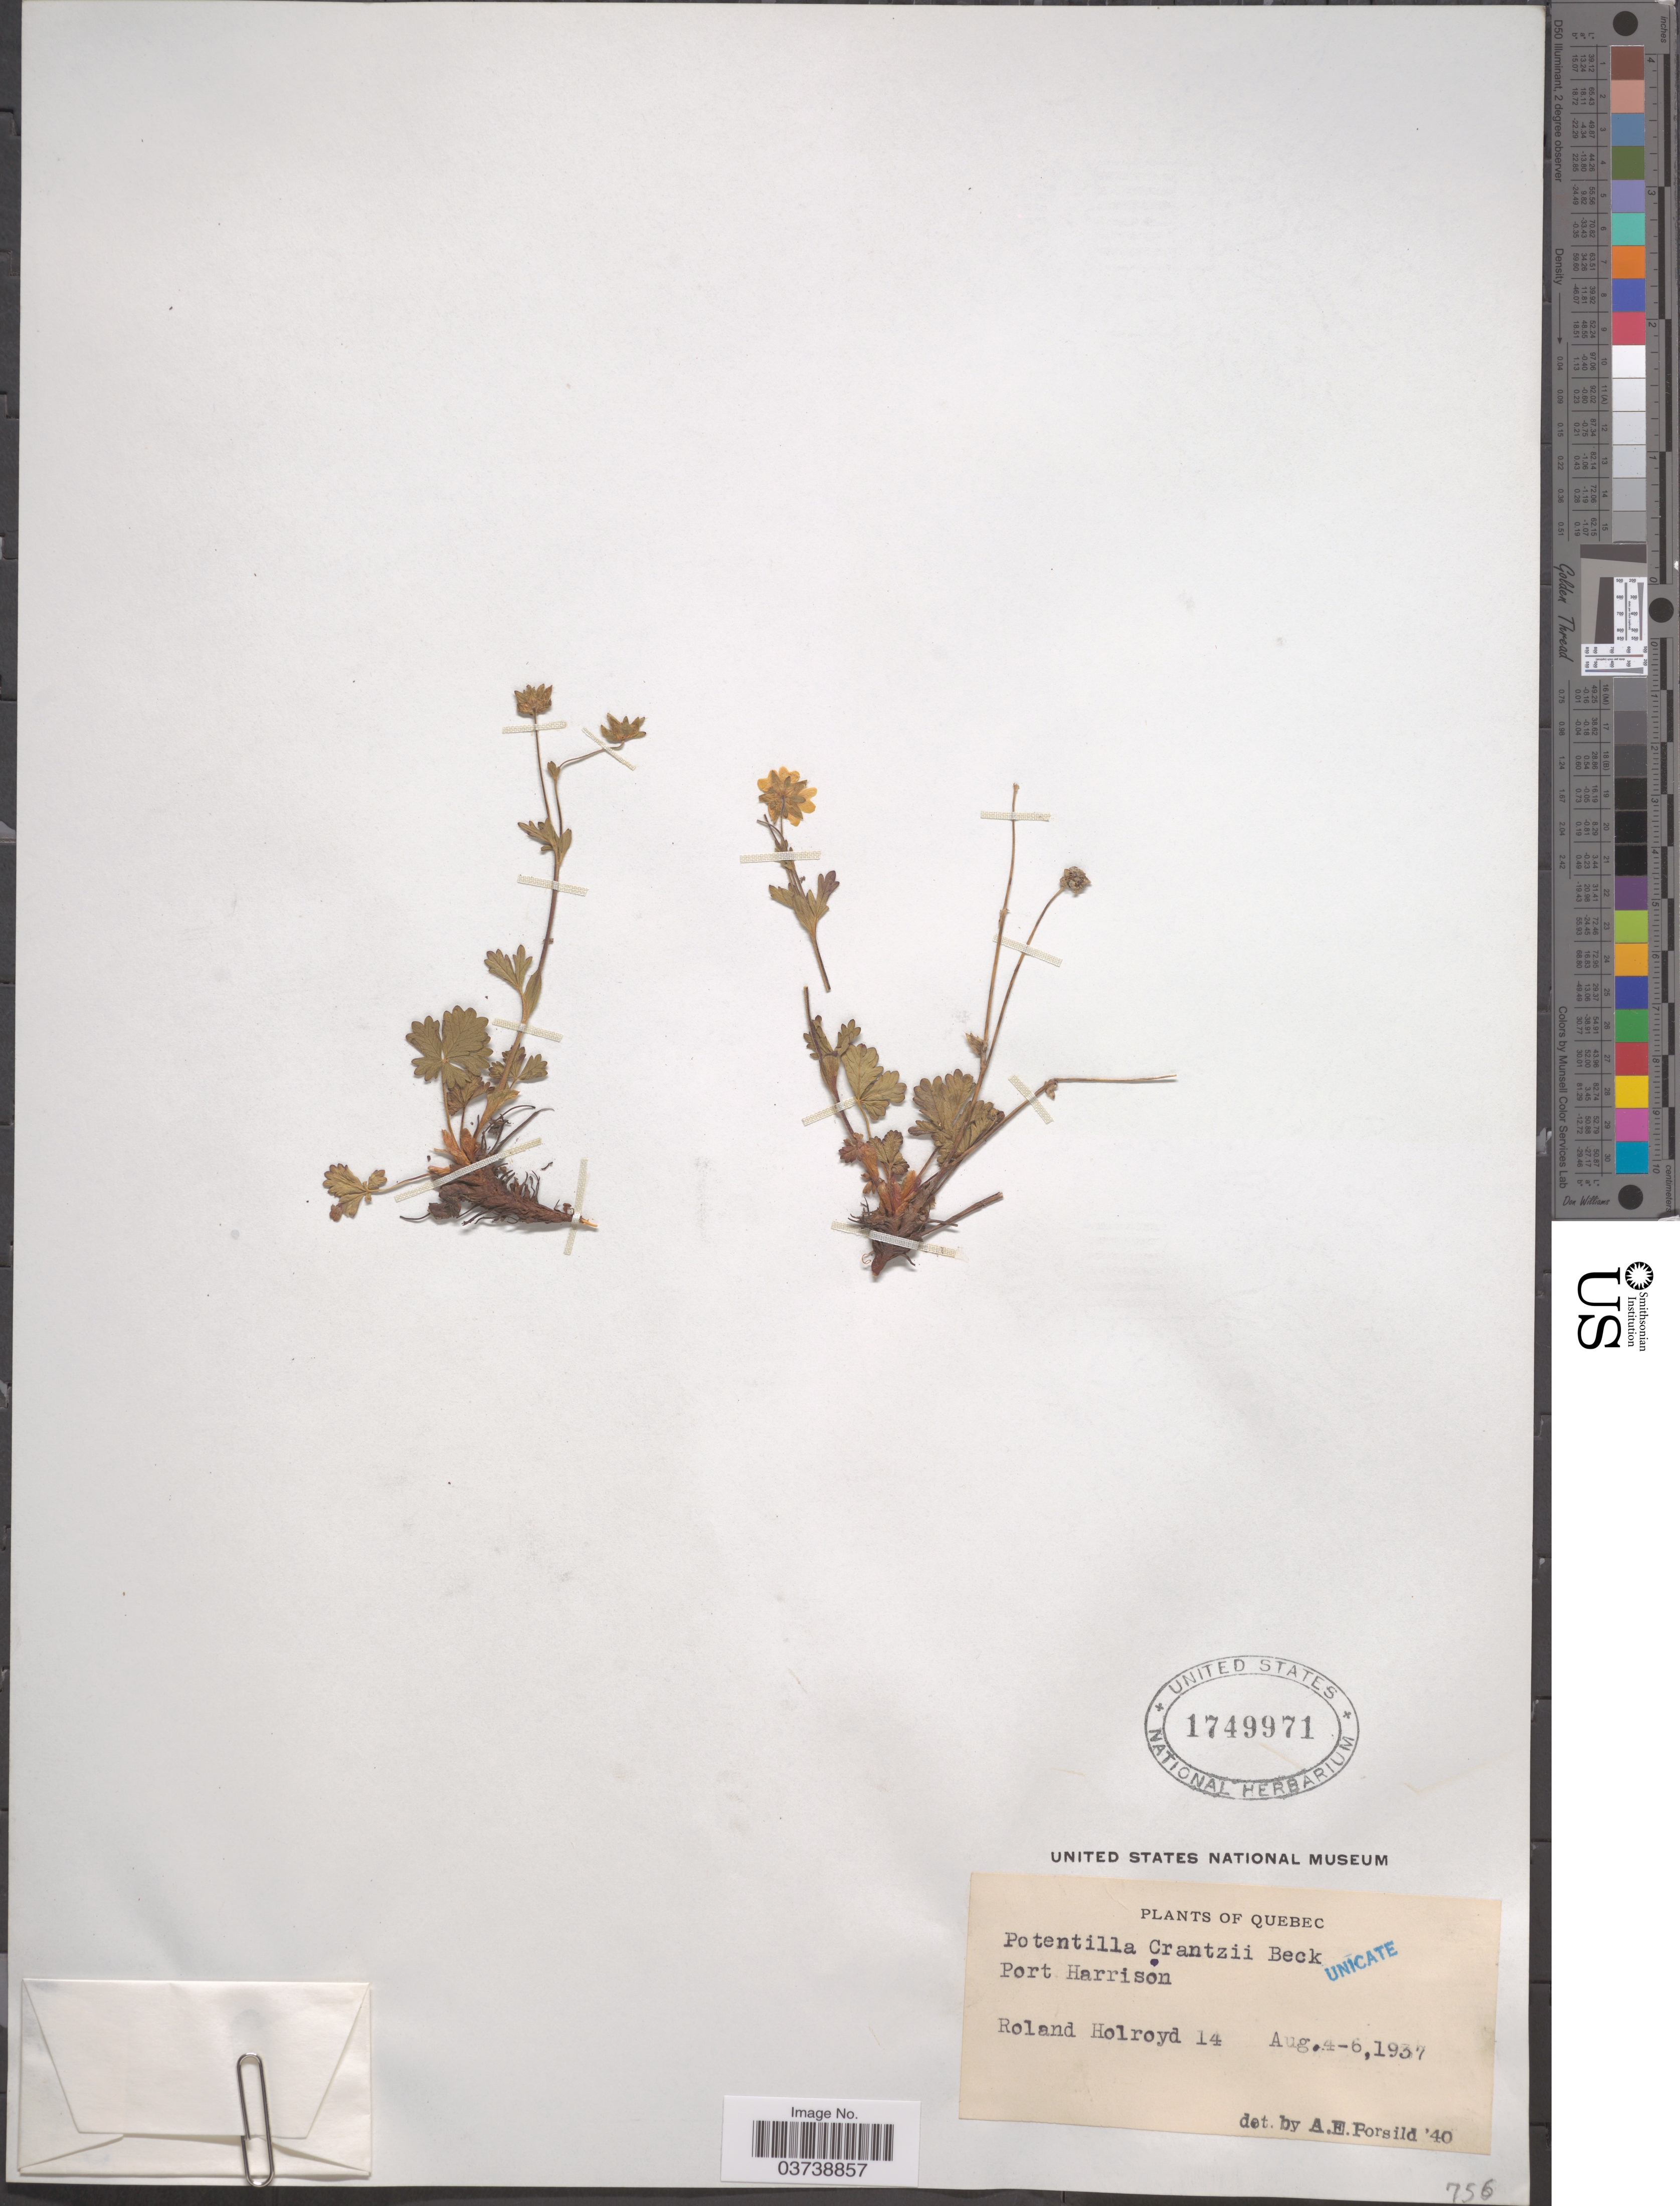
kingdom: Plantae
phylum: Tracheophyta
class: Magnoliopsida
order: Rosales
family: Rosaceae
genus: Potentilla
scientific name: Potentilla crantzii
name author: (Crantz) Beck ex Fritsch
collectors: R. Holroyd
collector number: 14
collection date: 1937-08-04/1937-08-06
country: Canada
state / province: Quebec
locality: Port Harrison.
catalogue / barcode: US 1749971